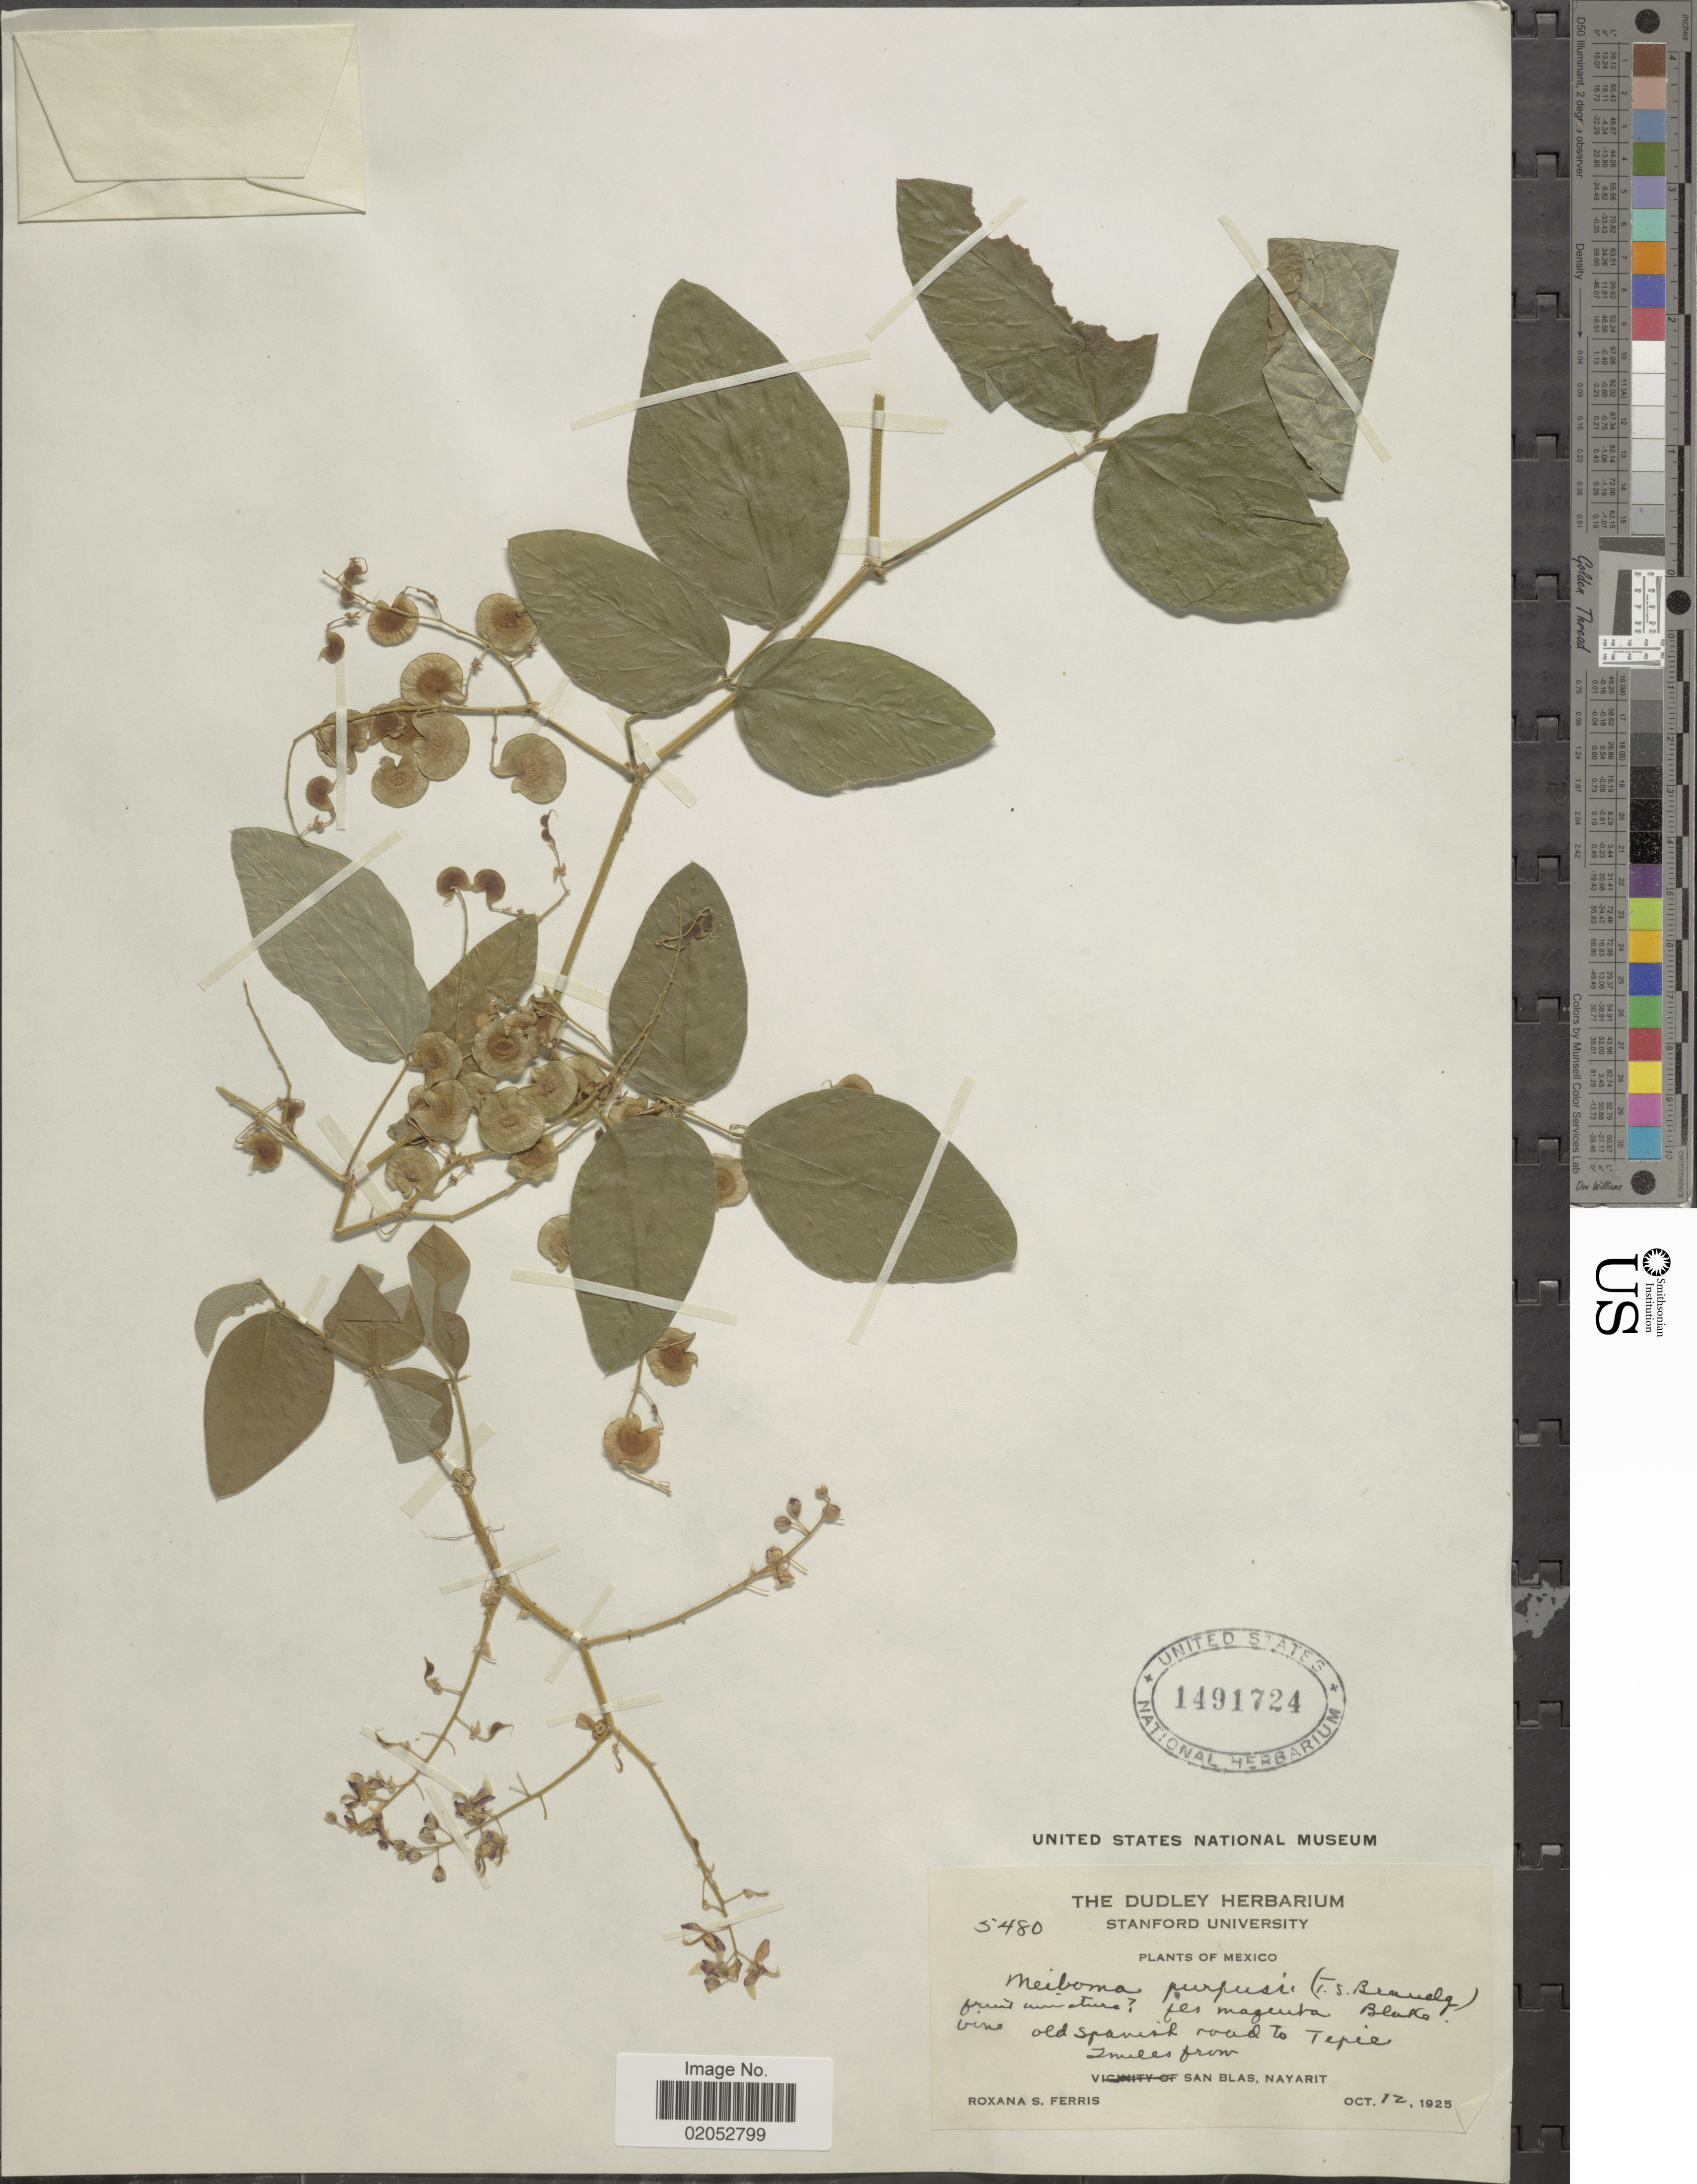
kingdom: Plantae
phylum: Tracheophyta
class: Magnoliopsida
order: Fabales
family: Fabaceae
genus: Desmodium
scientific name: Desmodium purpusii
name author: Brandegee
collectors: R. S. Ferris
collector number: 5480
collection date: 1925-10-12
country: Mexico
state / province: Nayarit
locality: Old spanish road to Tepic 2 miles from San Blas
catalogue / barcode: US 1491724